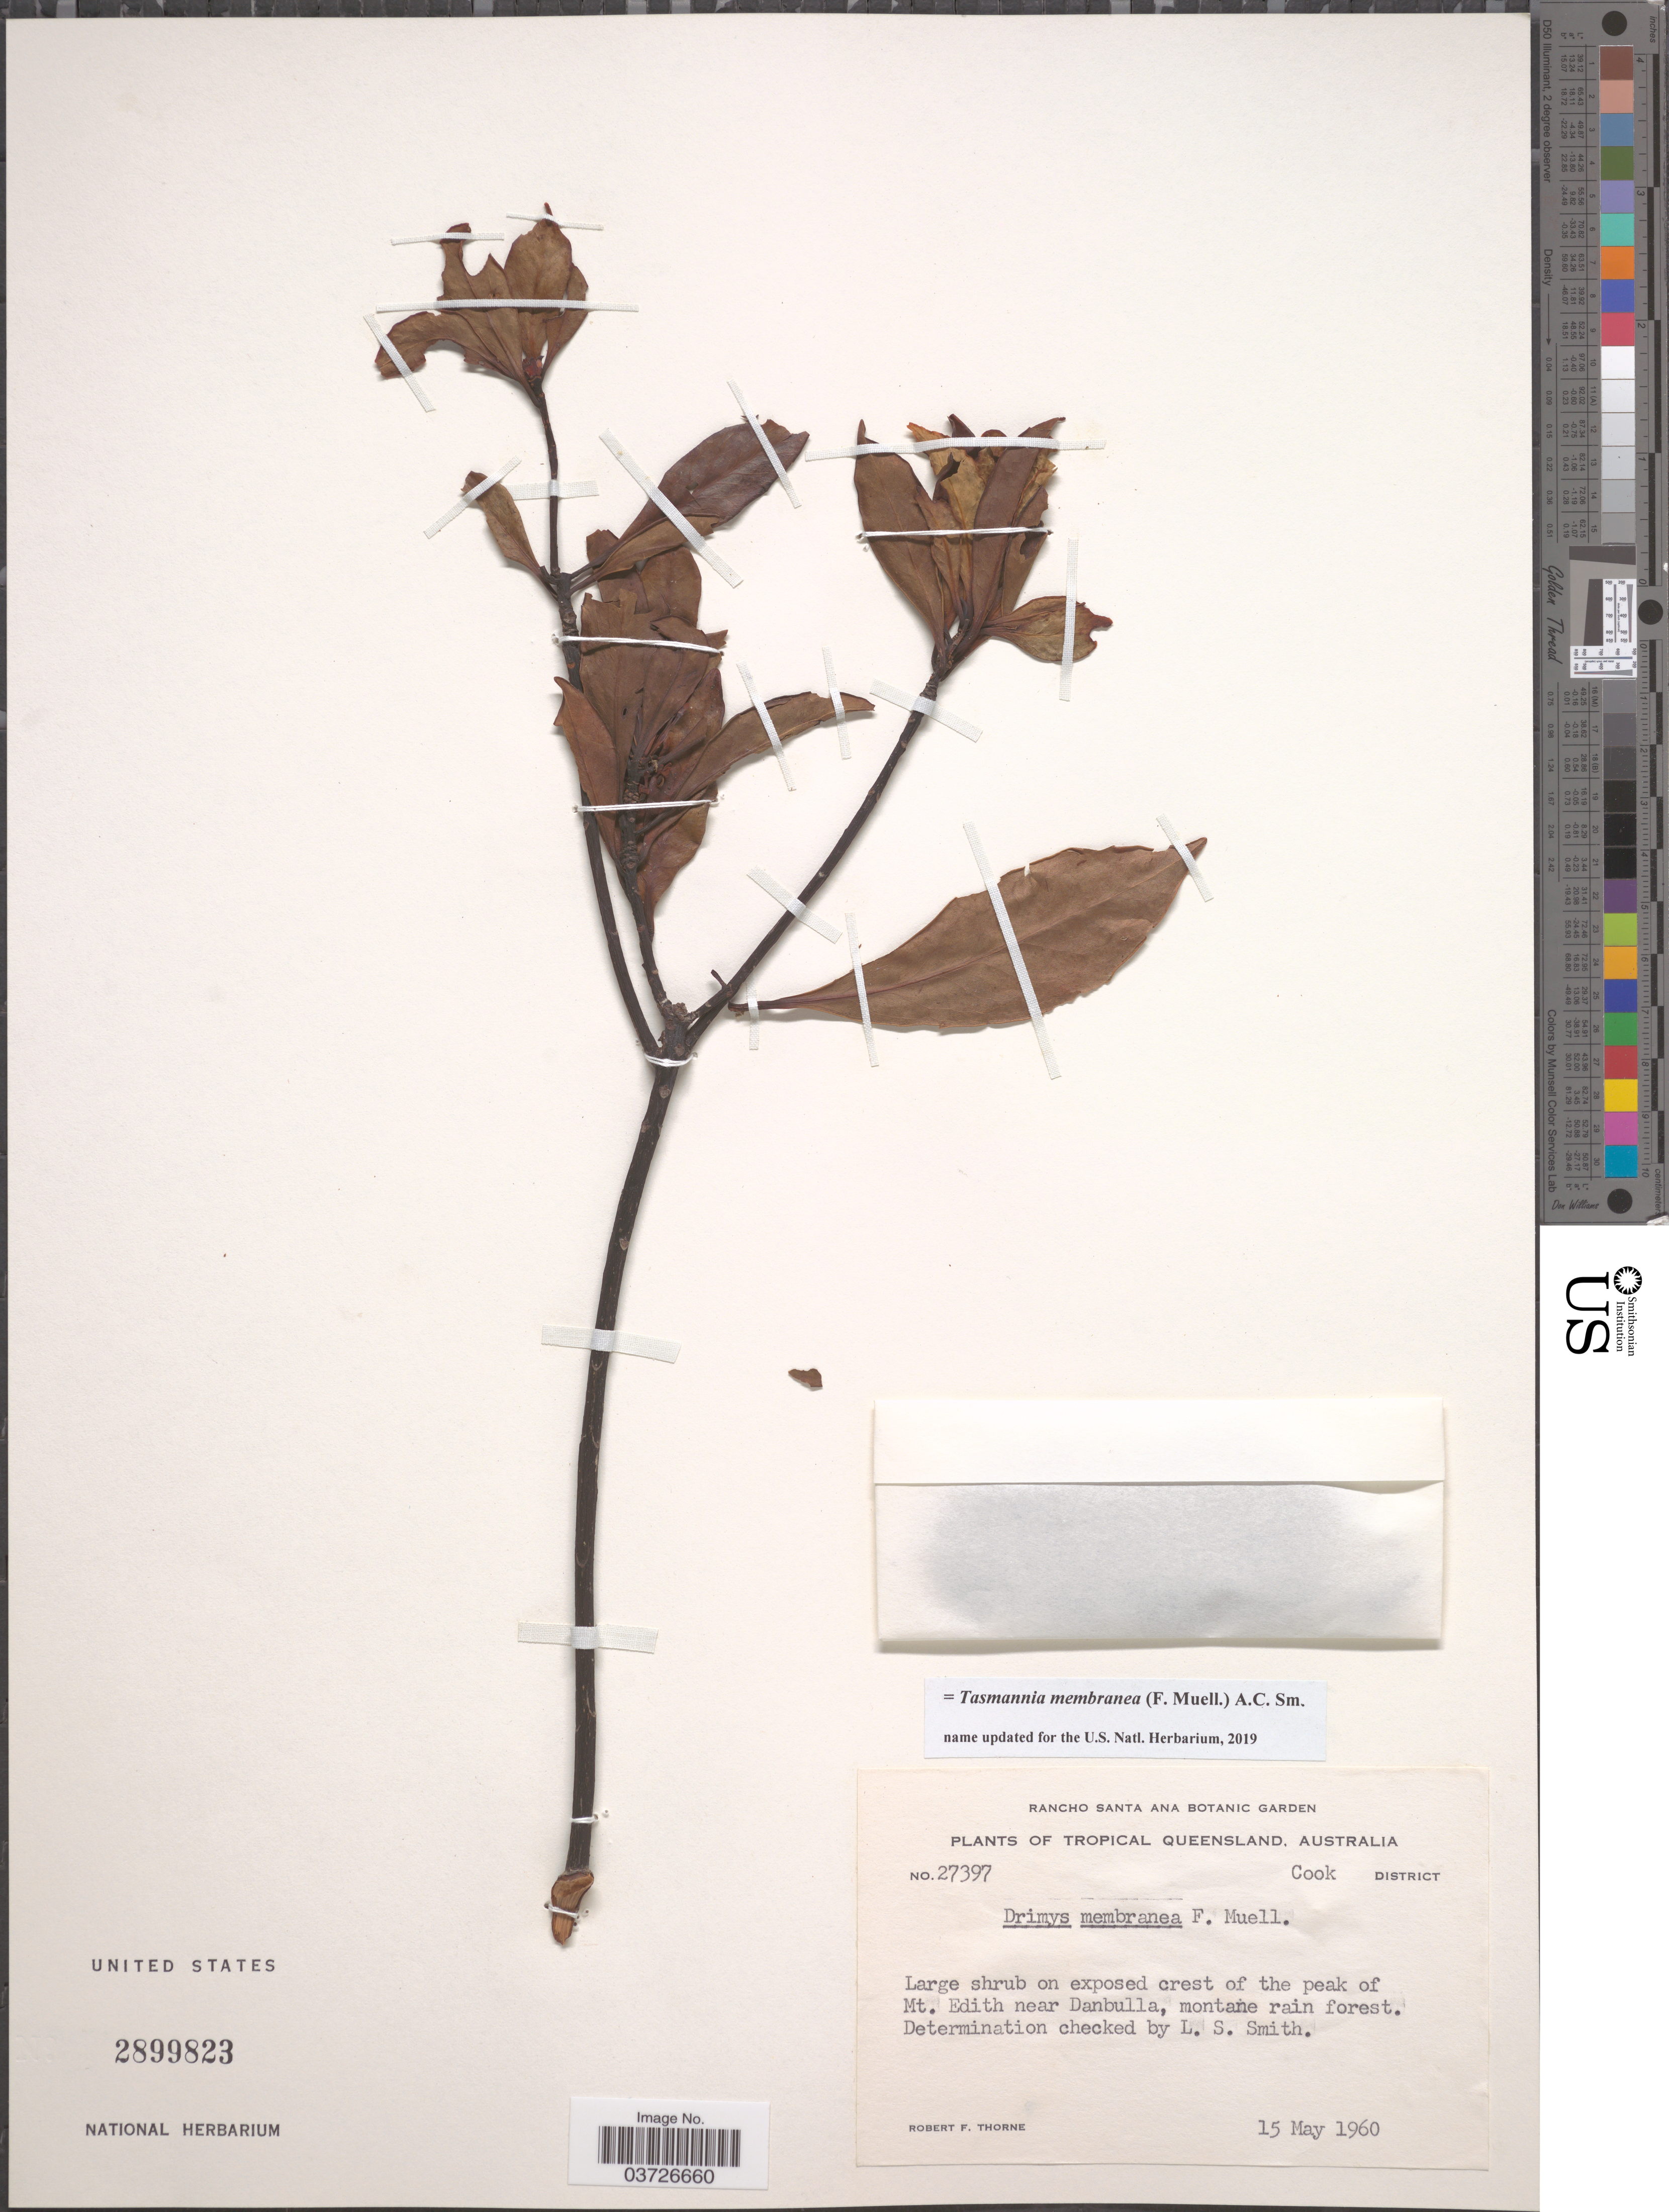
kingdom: Plantae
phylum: Tracheophyta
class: Magnoliopsida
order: Canellales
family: Winteraceae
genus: Tasmannia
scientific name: Tasmannia membranea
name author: (F. Muell.) A.C. Sm.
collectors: R. F. Thorne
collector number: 27397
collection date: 1960-05-15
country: Australia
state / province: Queensland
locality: Tropical Queensland, Cook District. Crest of the peak of Mt. Edith near Danbulla, montane rain forest.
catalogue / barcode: US 2899823